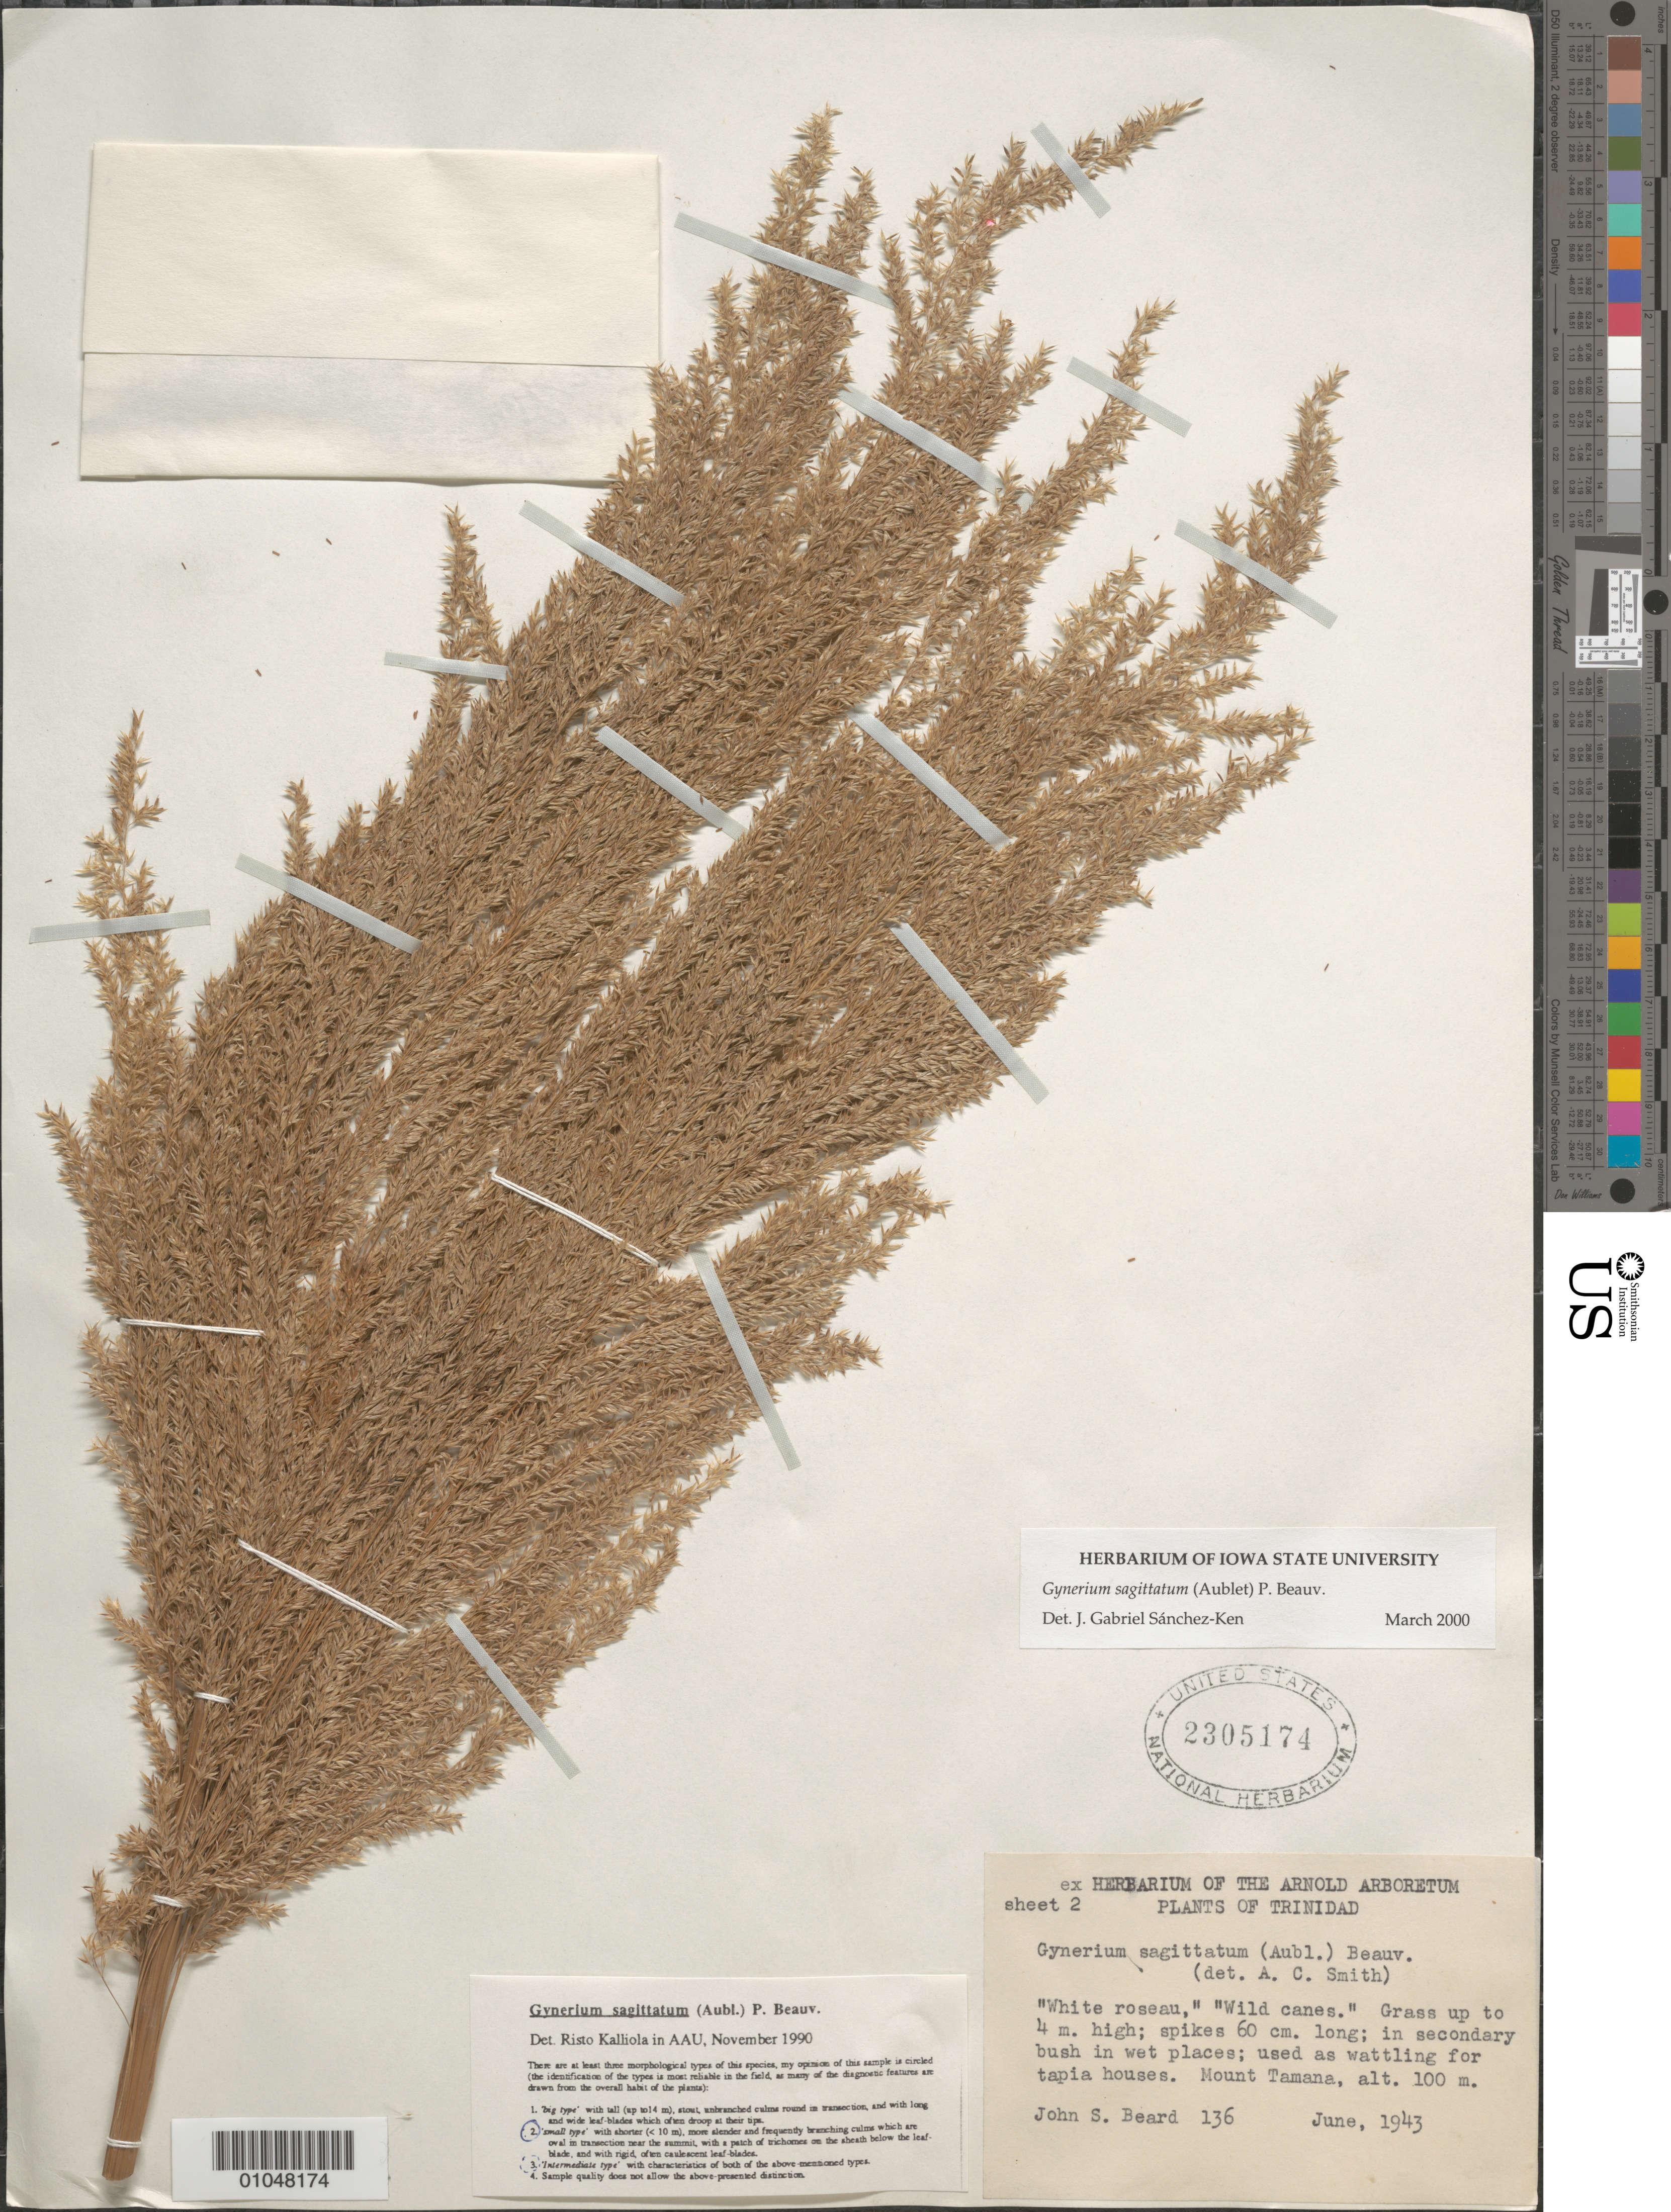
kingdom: Plantae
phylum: Tracheophyta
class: Liliopsida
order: Poales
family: Poaceae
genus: Gynerium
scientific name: Gynerium sagittatum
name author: (Aubl.) P. Beauv.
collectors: J. Beard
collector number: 136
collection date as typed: Jun 1943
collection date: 1943-06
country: Trinidad and Tobago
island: Trinidad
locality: Mount tamana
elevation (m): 100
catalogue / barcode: US 2305174